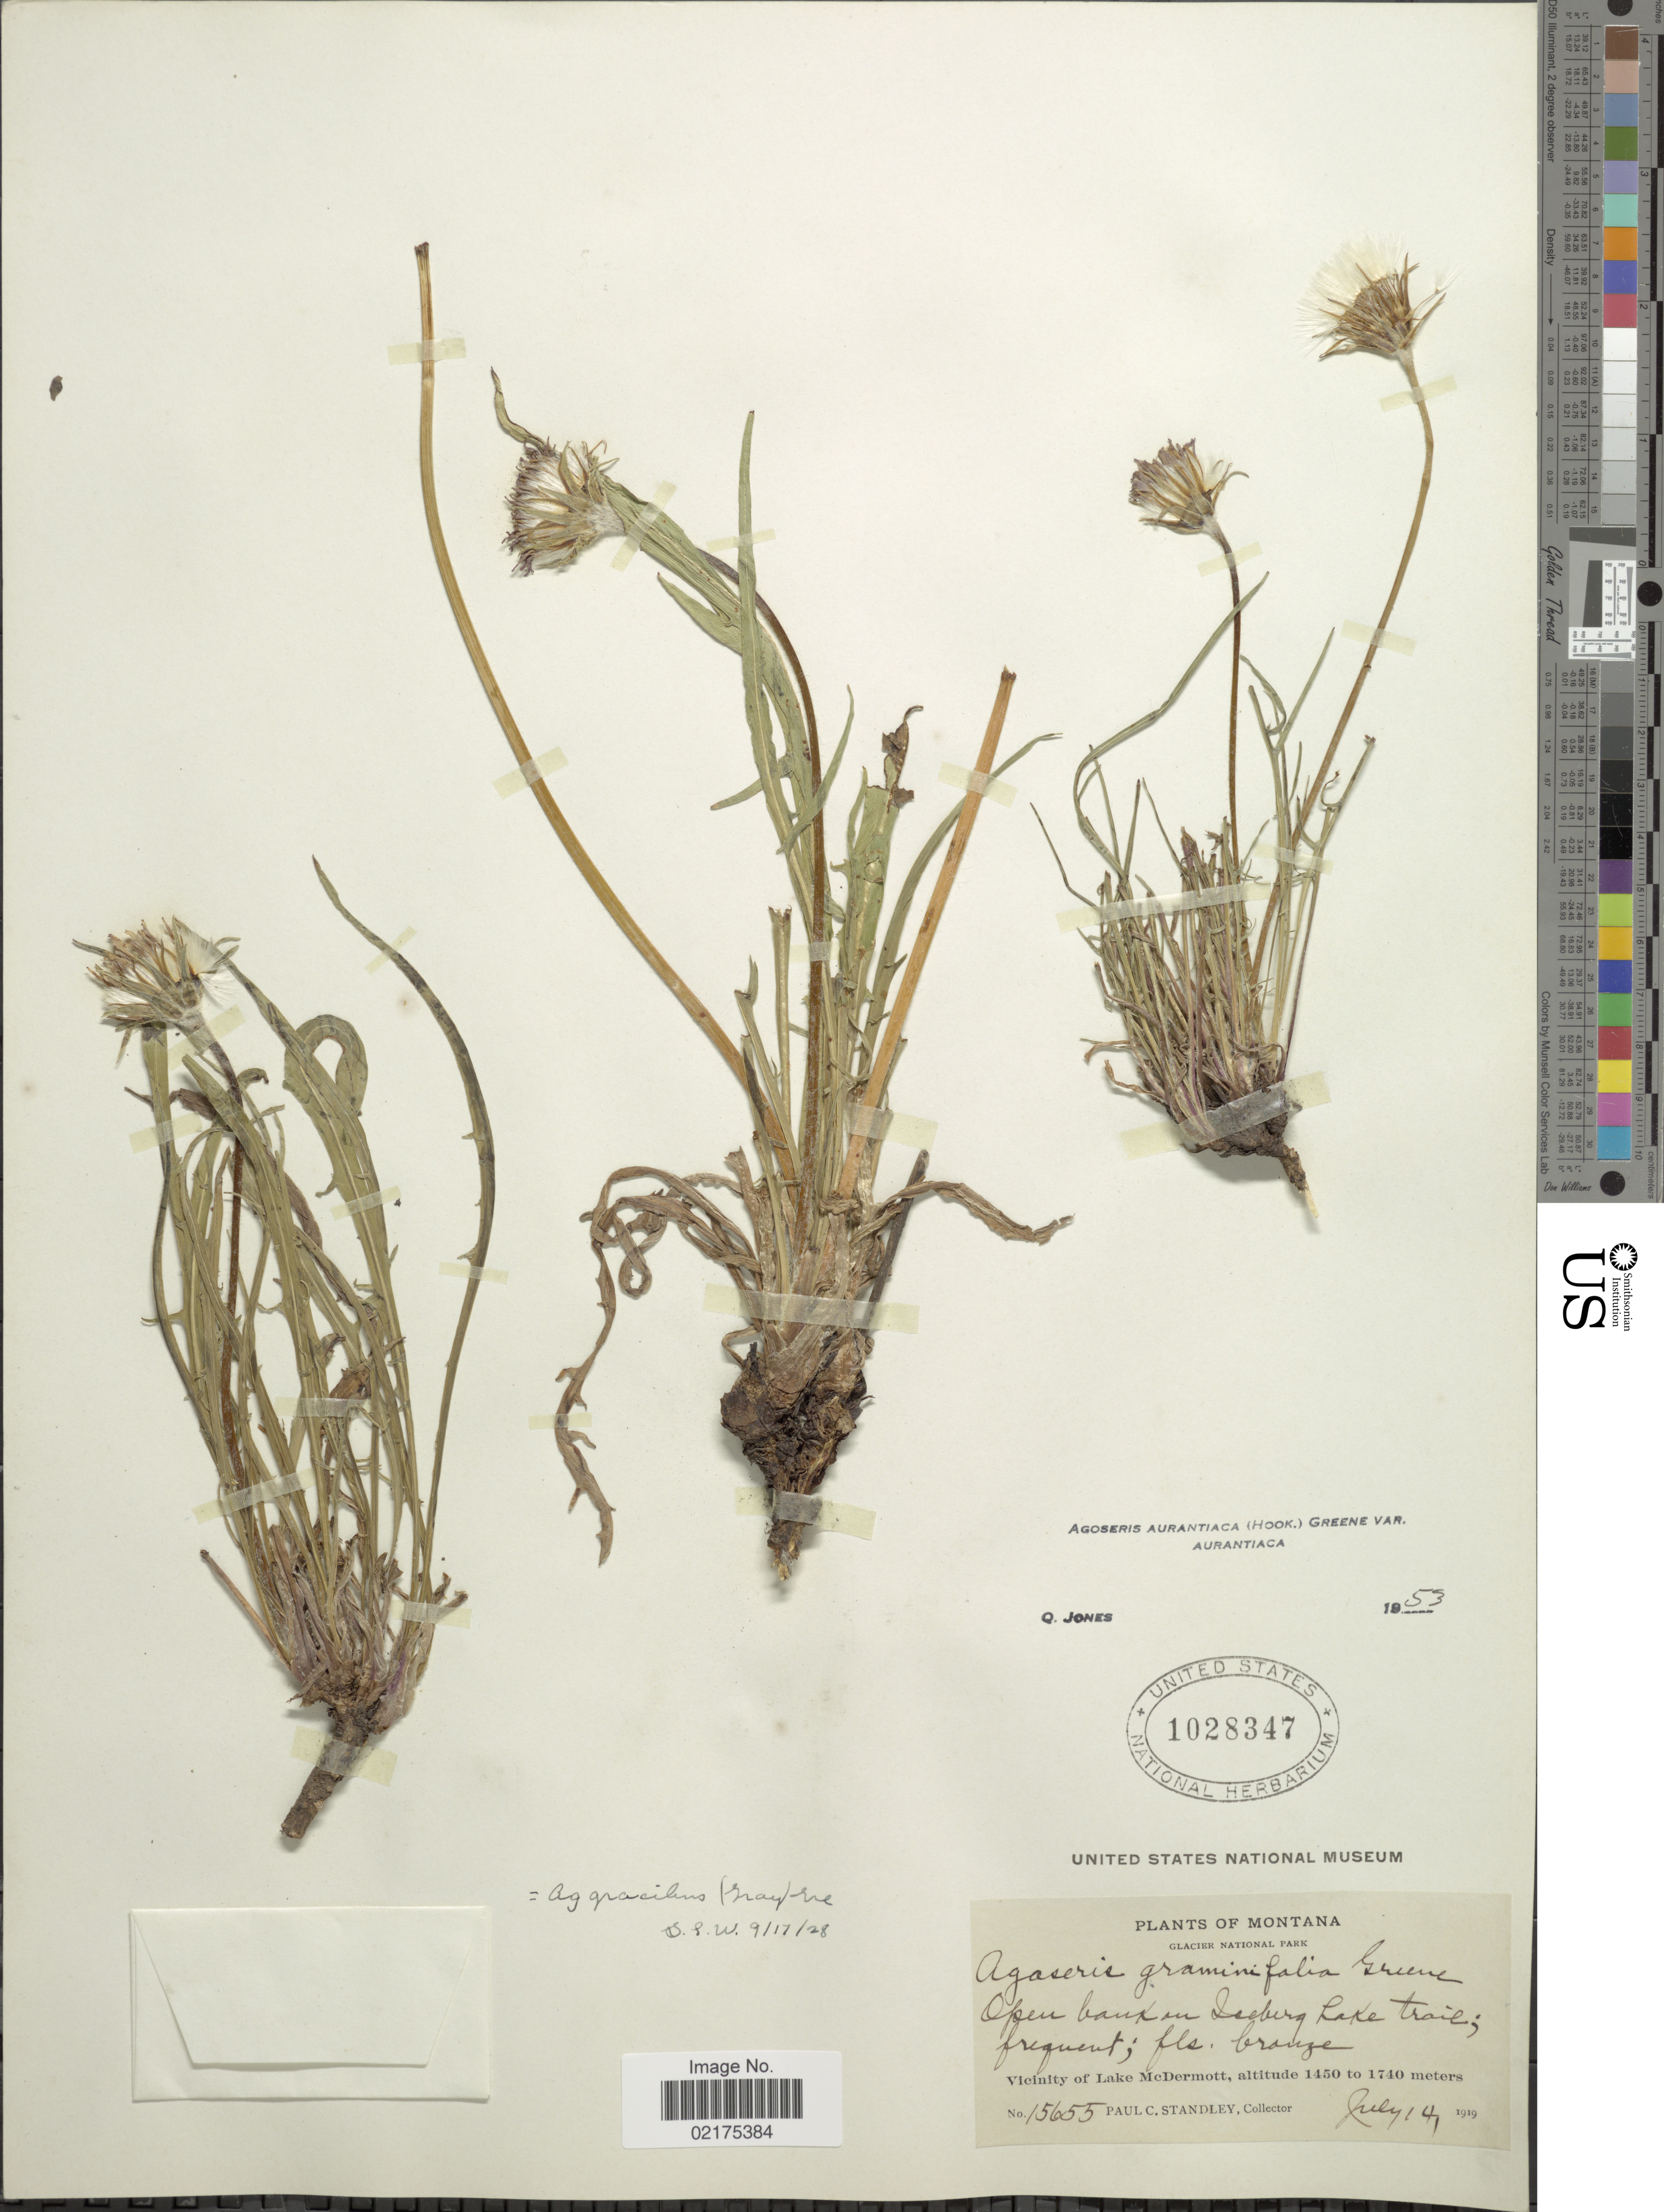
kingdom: Plantae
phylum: Tracheophyta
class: Magnoliopsida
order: Asterales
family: Asteraceae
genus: Agoseris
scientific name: Agoseris aurantiaca var. aurantiaca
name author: (Hook.) Greene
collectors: P. C. Standley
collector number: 15655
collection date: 1919-07-14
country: United States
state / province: Montana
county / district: Glacier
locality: Glacier National Park, Open bank on Iceberg Lake trail; Vicinity of Lake McDermott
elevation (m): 1450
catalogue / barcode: US 1028347